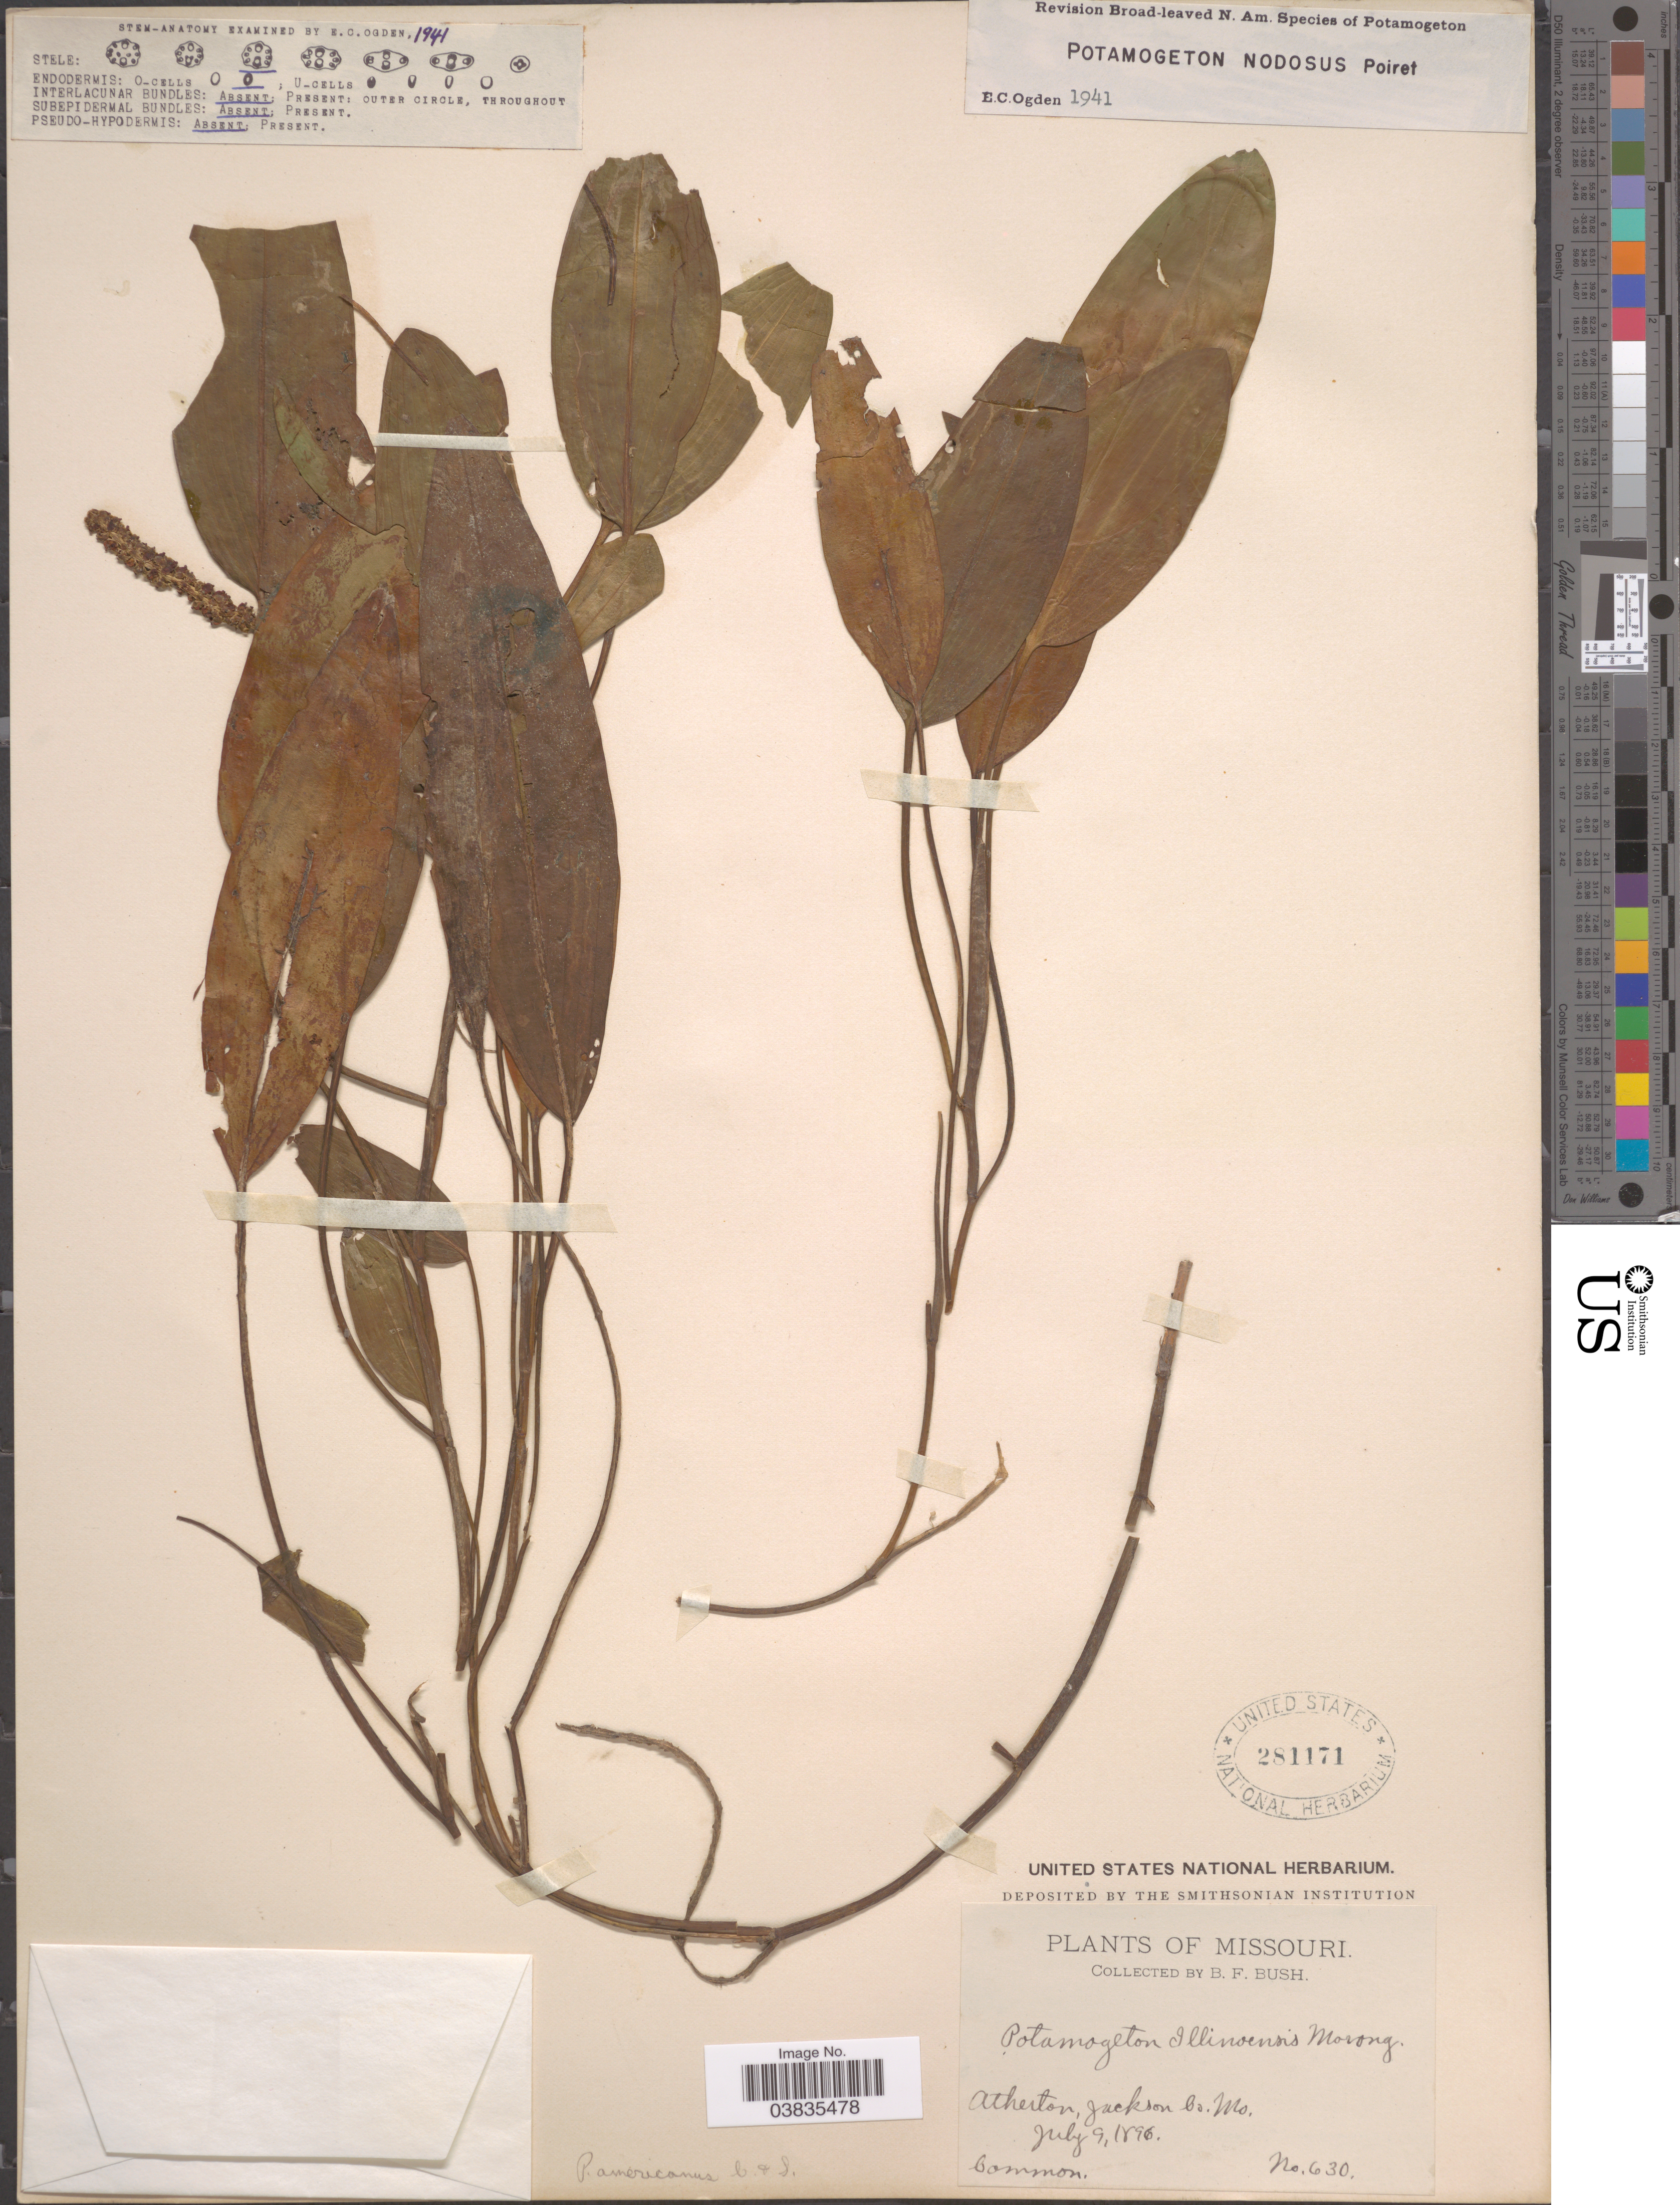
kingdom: Plantae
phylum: Tracheophyta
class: Liliopsida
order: Alismatales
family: Potamogetonaceae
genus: Potamogeton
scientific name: Potamogeton nodosus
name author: Poir.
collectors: B. F. Bush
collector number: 630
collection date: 1896-07-09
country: United States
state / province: Missouri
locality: Atherton, Jackson Co.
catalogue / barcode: US 281171